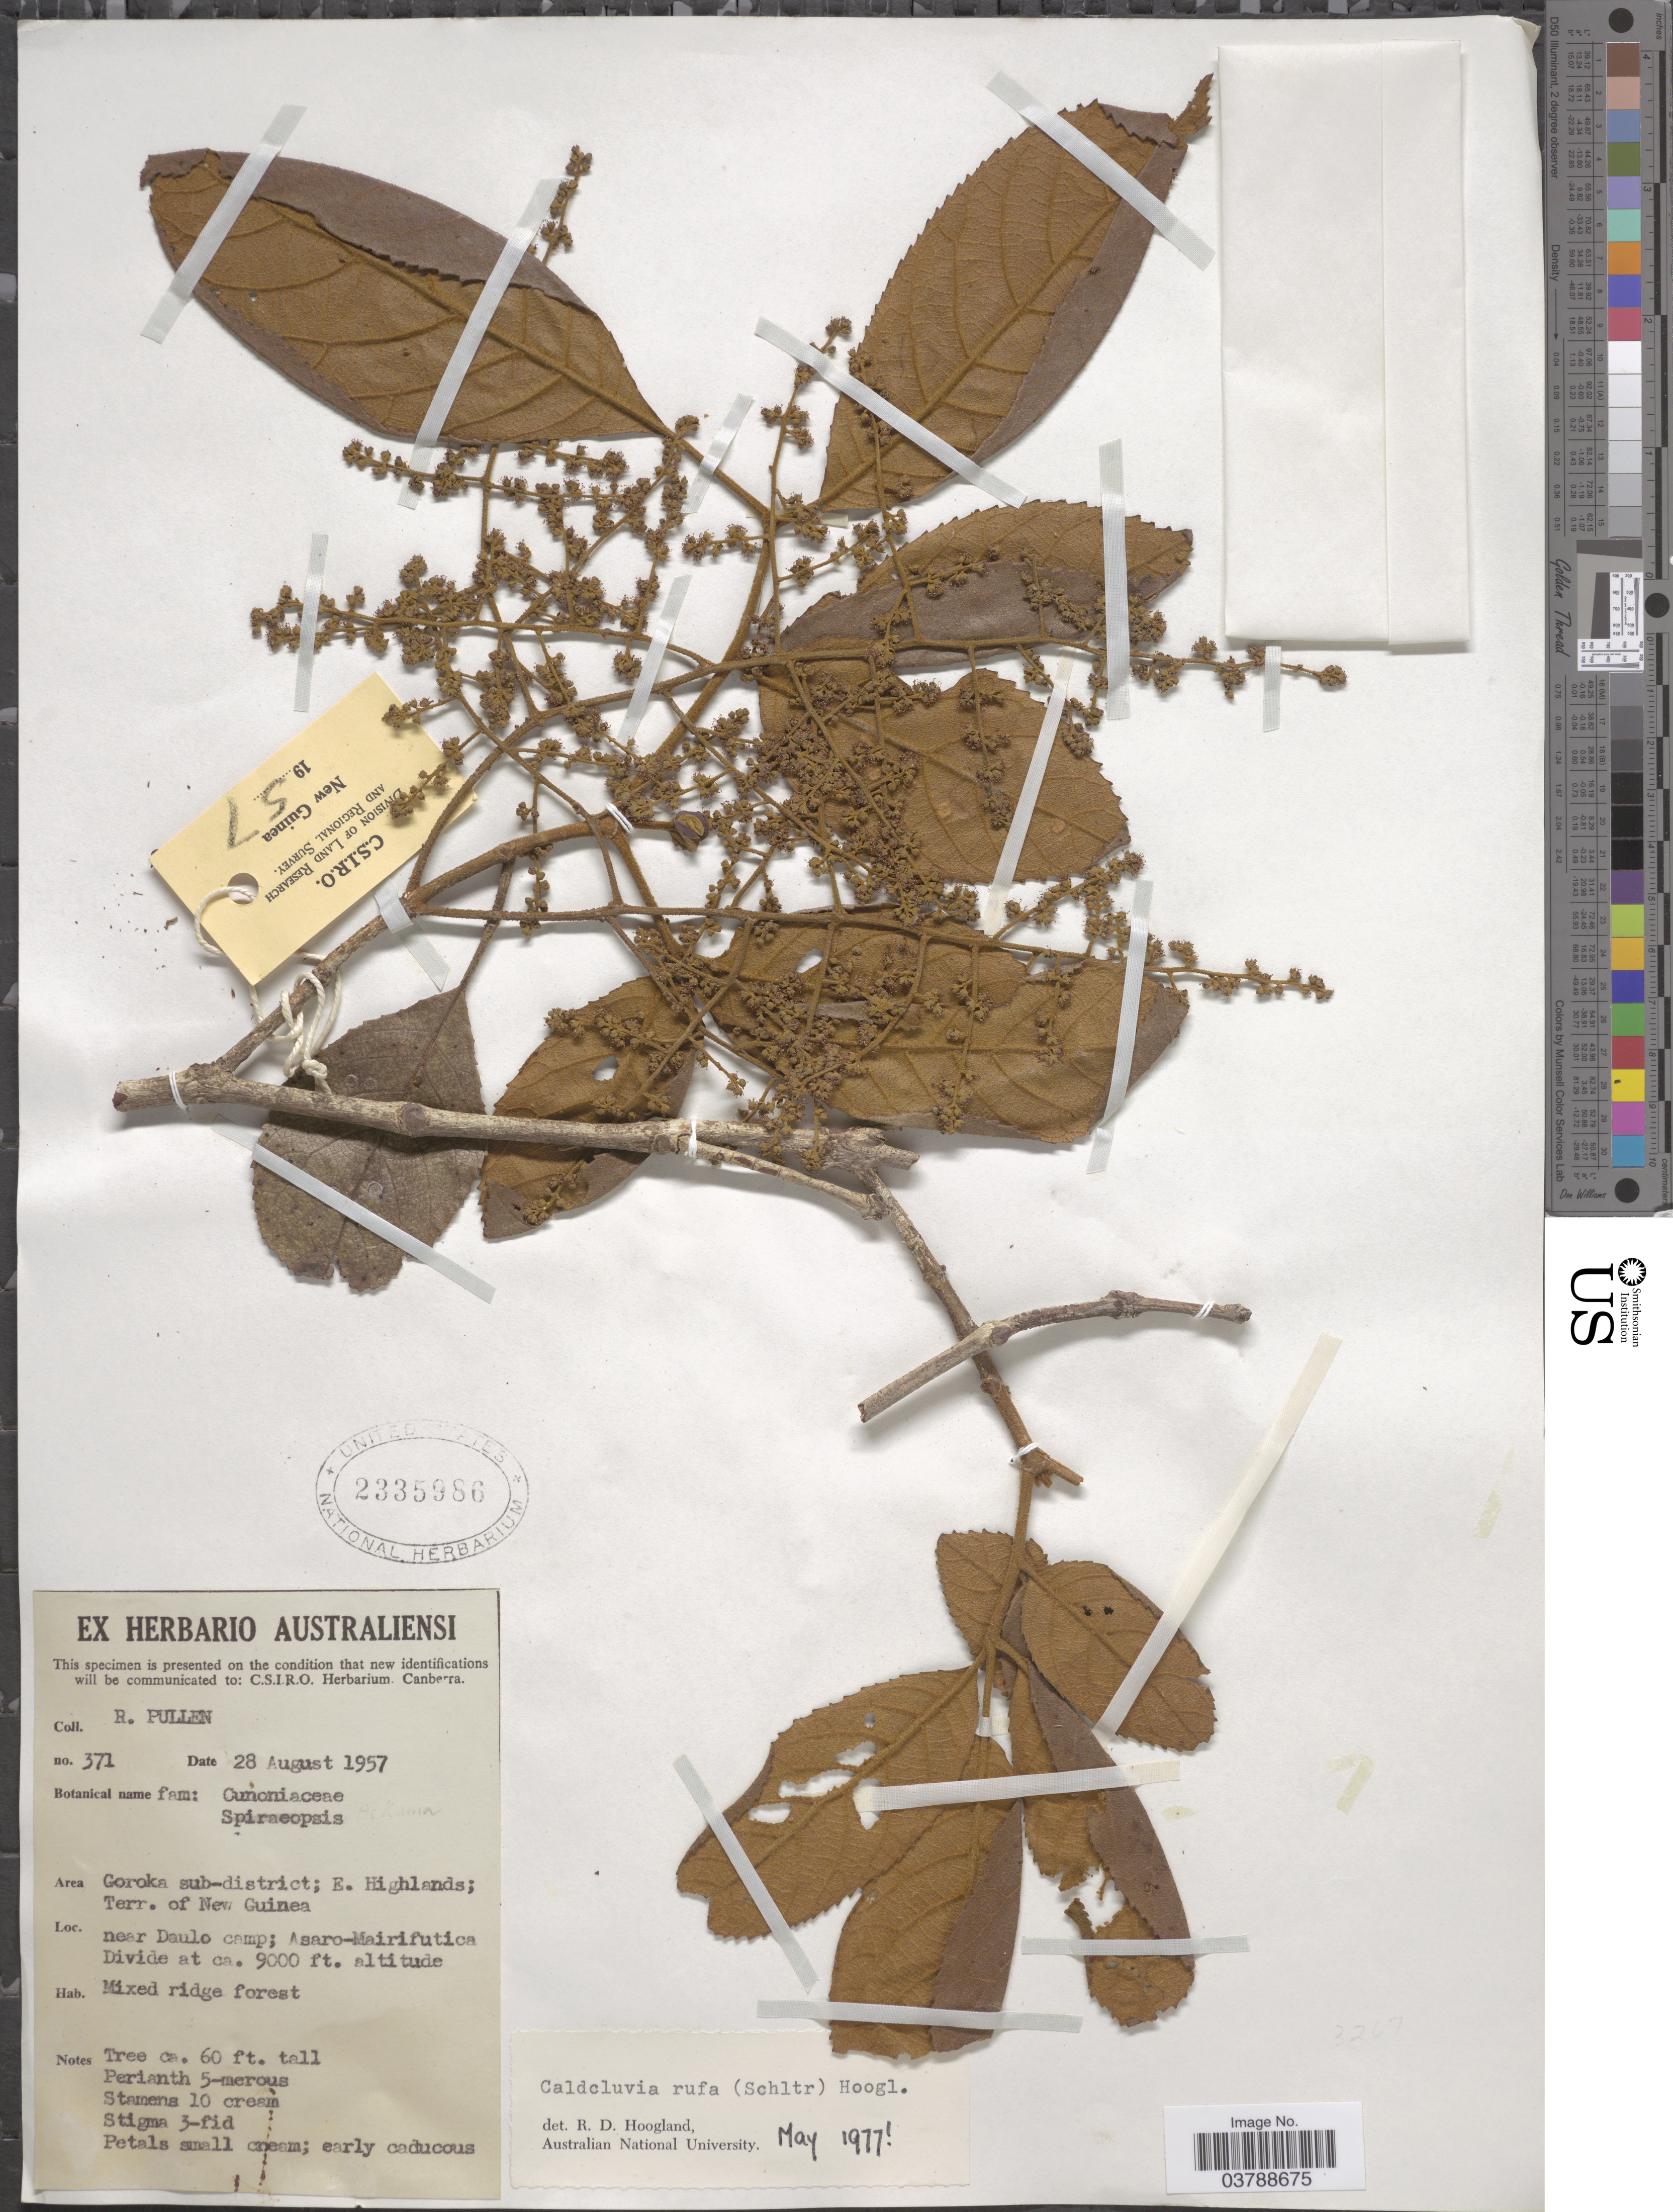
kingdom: Plantae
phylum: Tracheophyta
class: Magnoliopsida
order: Oxalidales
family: Cunoniaceae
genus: Caldcluvia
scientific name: Caldcluvia rufa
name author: (Schltr.) Hoogland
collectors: R. Pullen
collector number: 371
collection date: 1957-08-28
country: Papua New Guinea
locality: Goroka sub-district; E. Highlands; Terr. of New Guinea. Near Daulo camp; Asaro-Mairifutica Divide.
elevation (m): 2743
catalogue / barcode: US 2335986